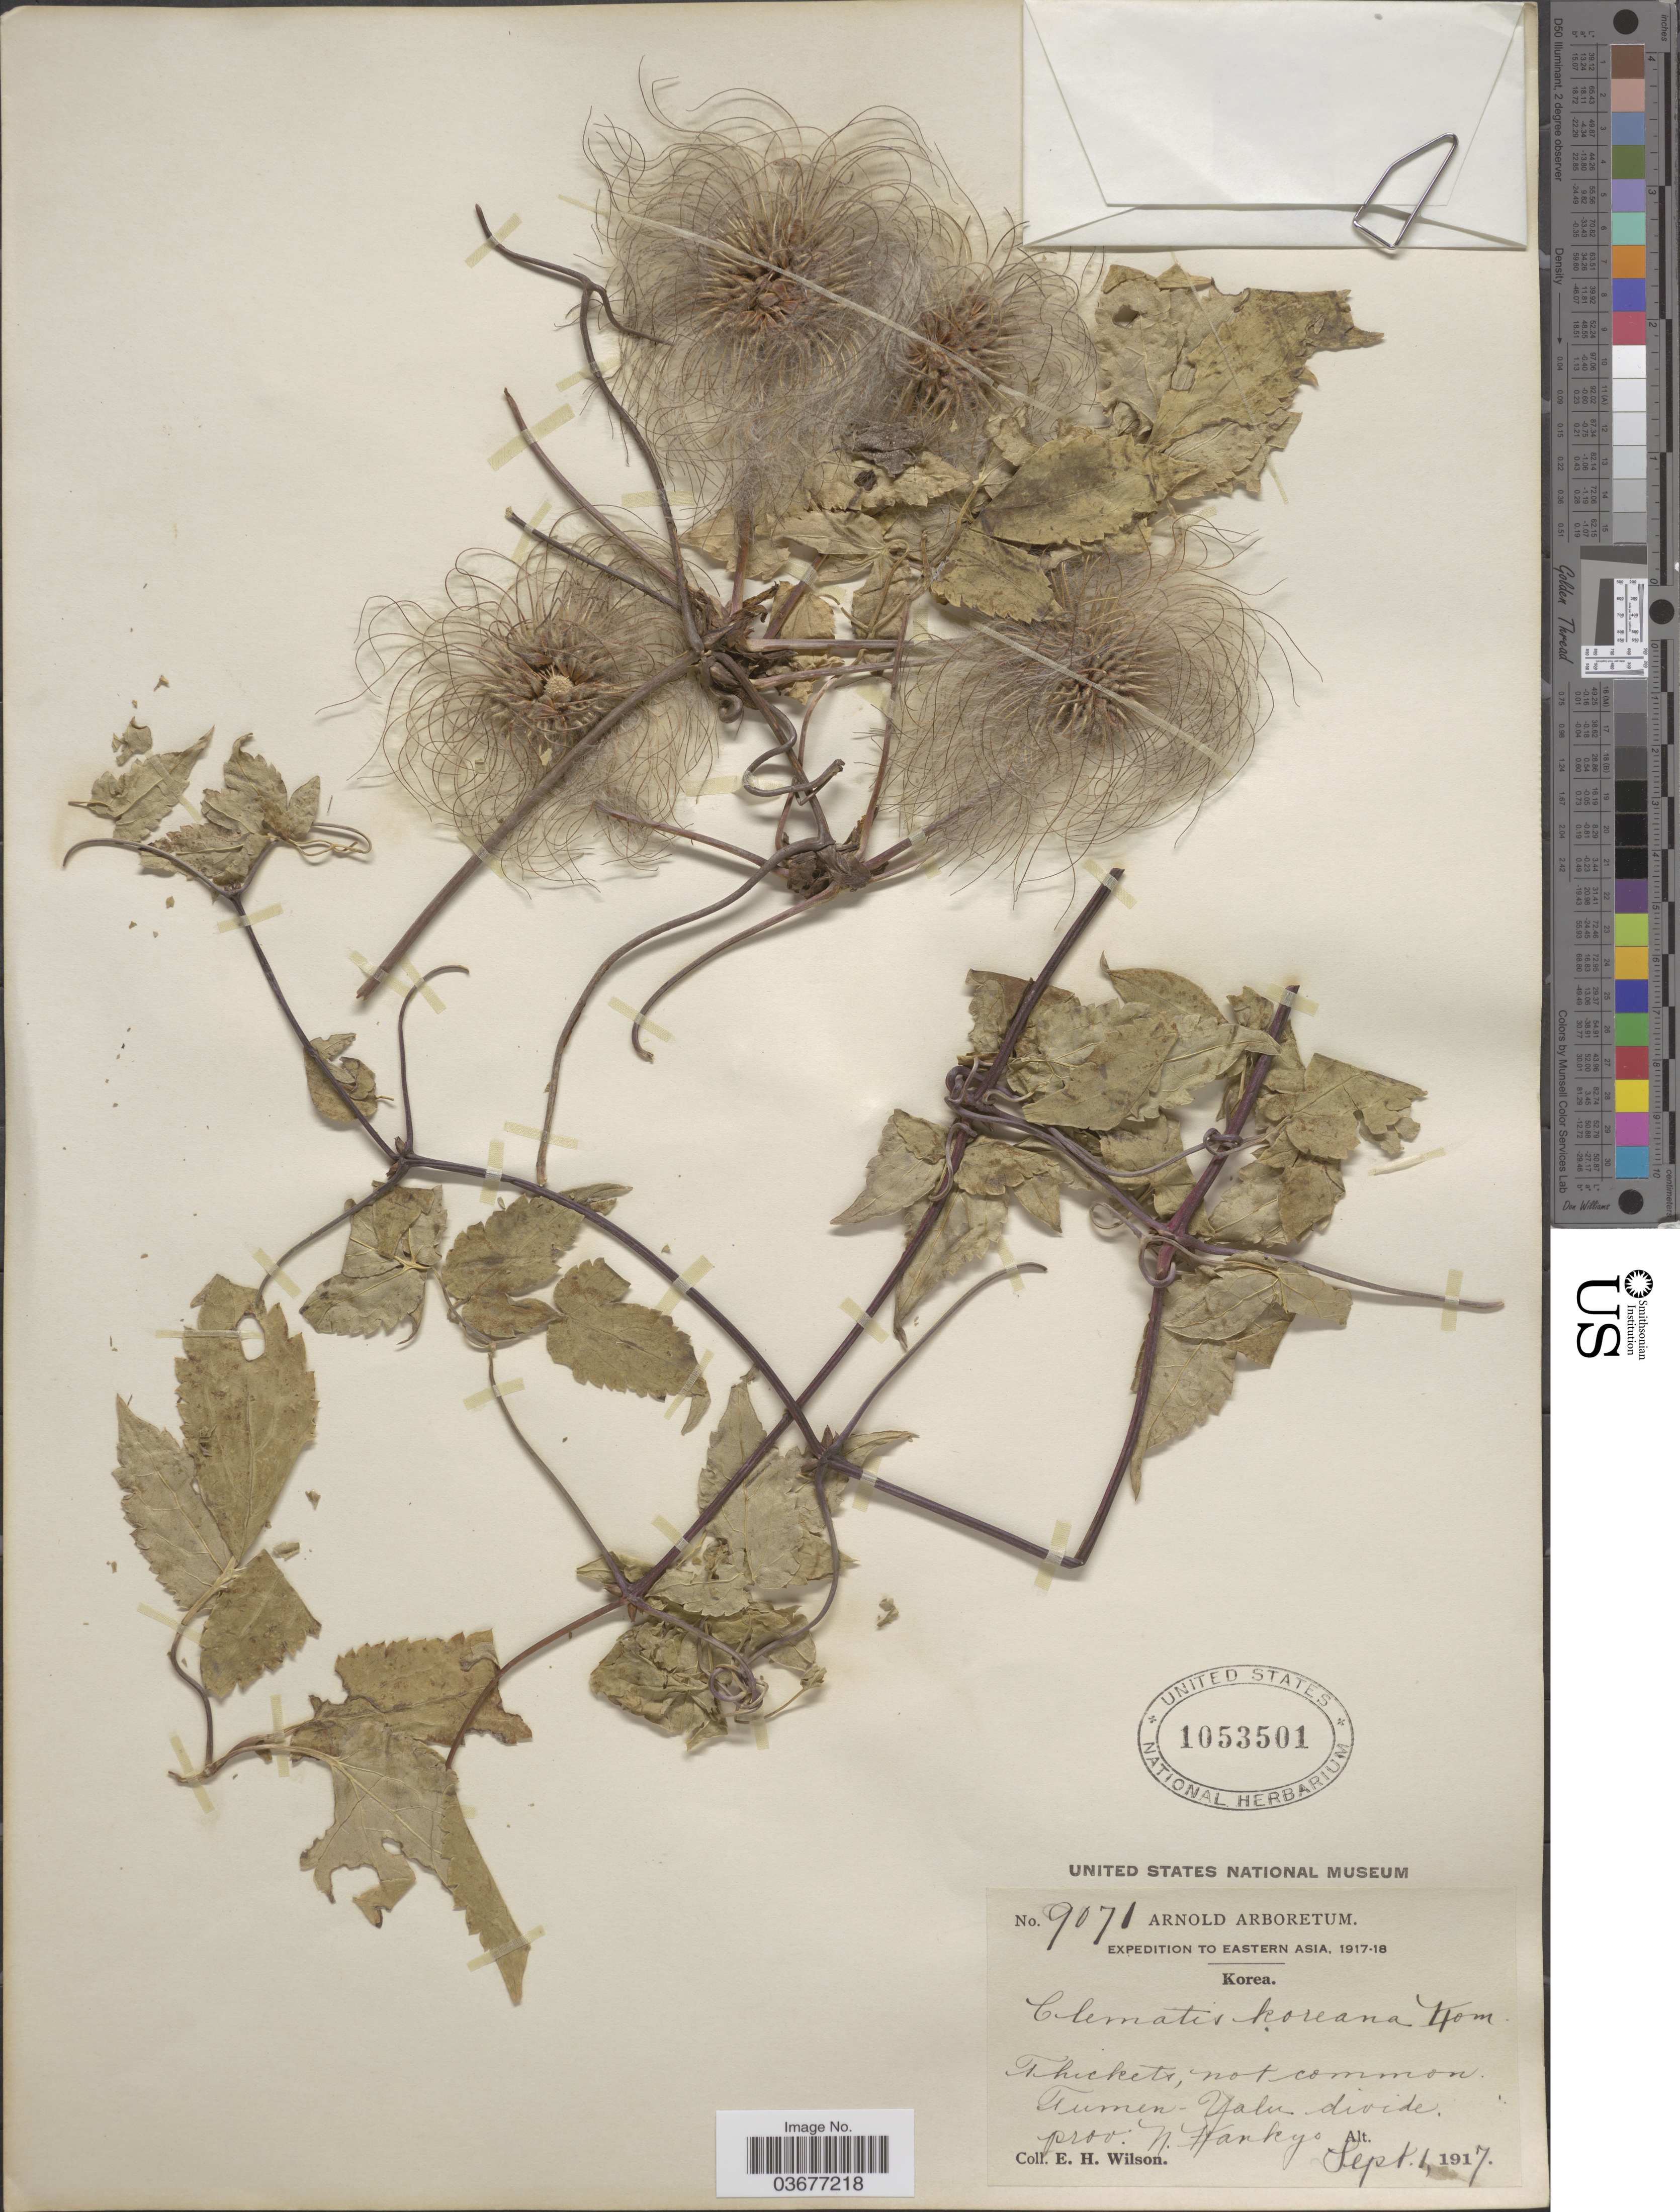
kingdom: Plantae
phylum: Tracheophyta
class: Magnoliopsida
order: Ranunculales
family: Ranunculaceae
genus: Clematis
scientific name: Clematis koreana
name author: Kom.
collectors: E. Wilson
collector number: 9071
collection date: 1917-09-01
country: North Korea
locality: Eastern Asia. Korea. Tumen-Yalu divide. prov. N. Kankyo.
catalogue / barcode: US 1053501